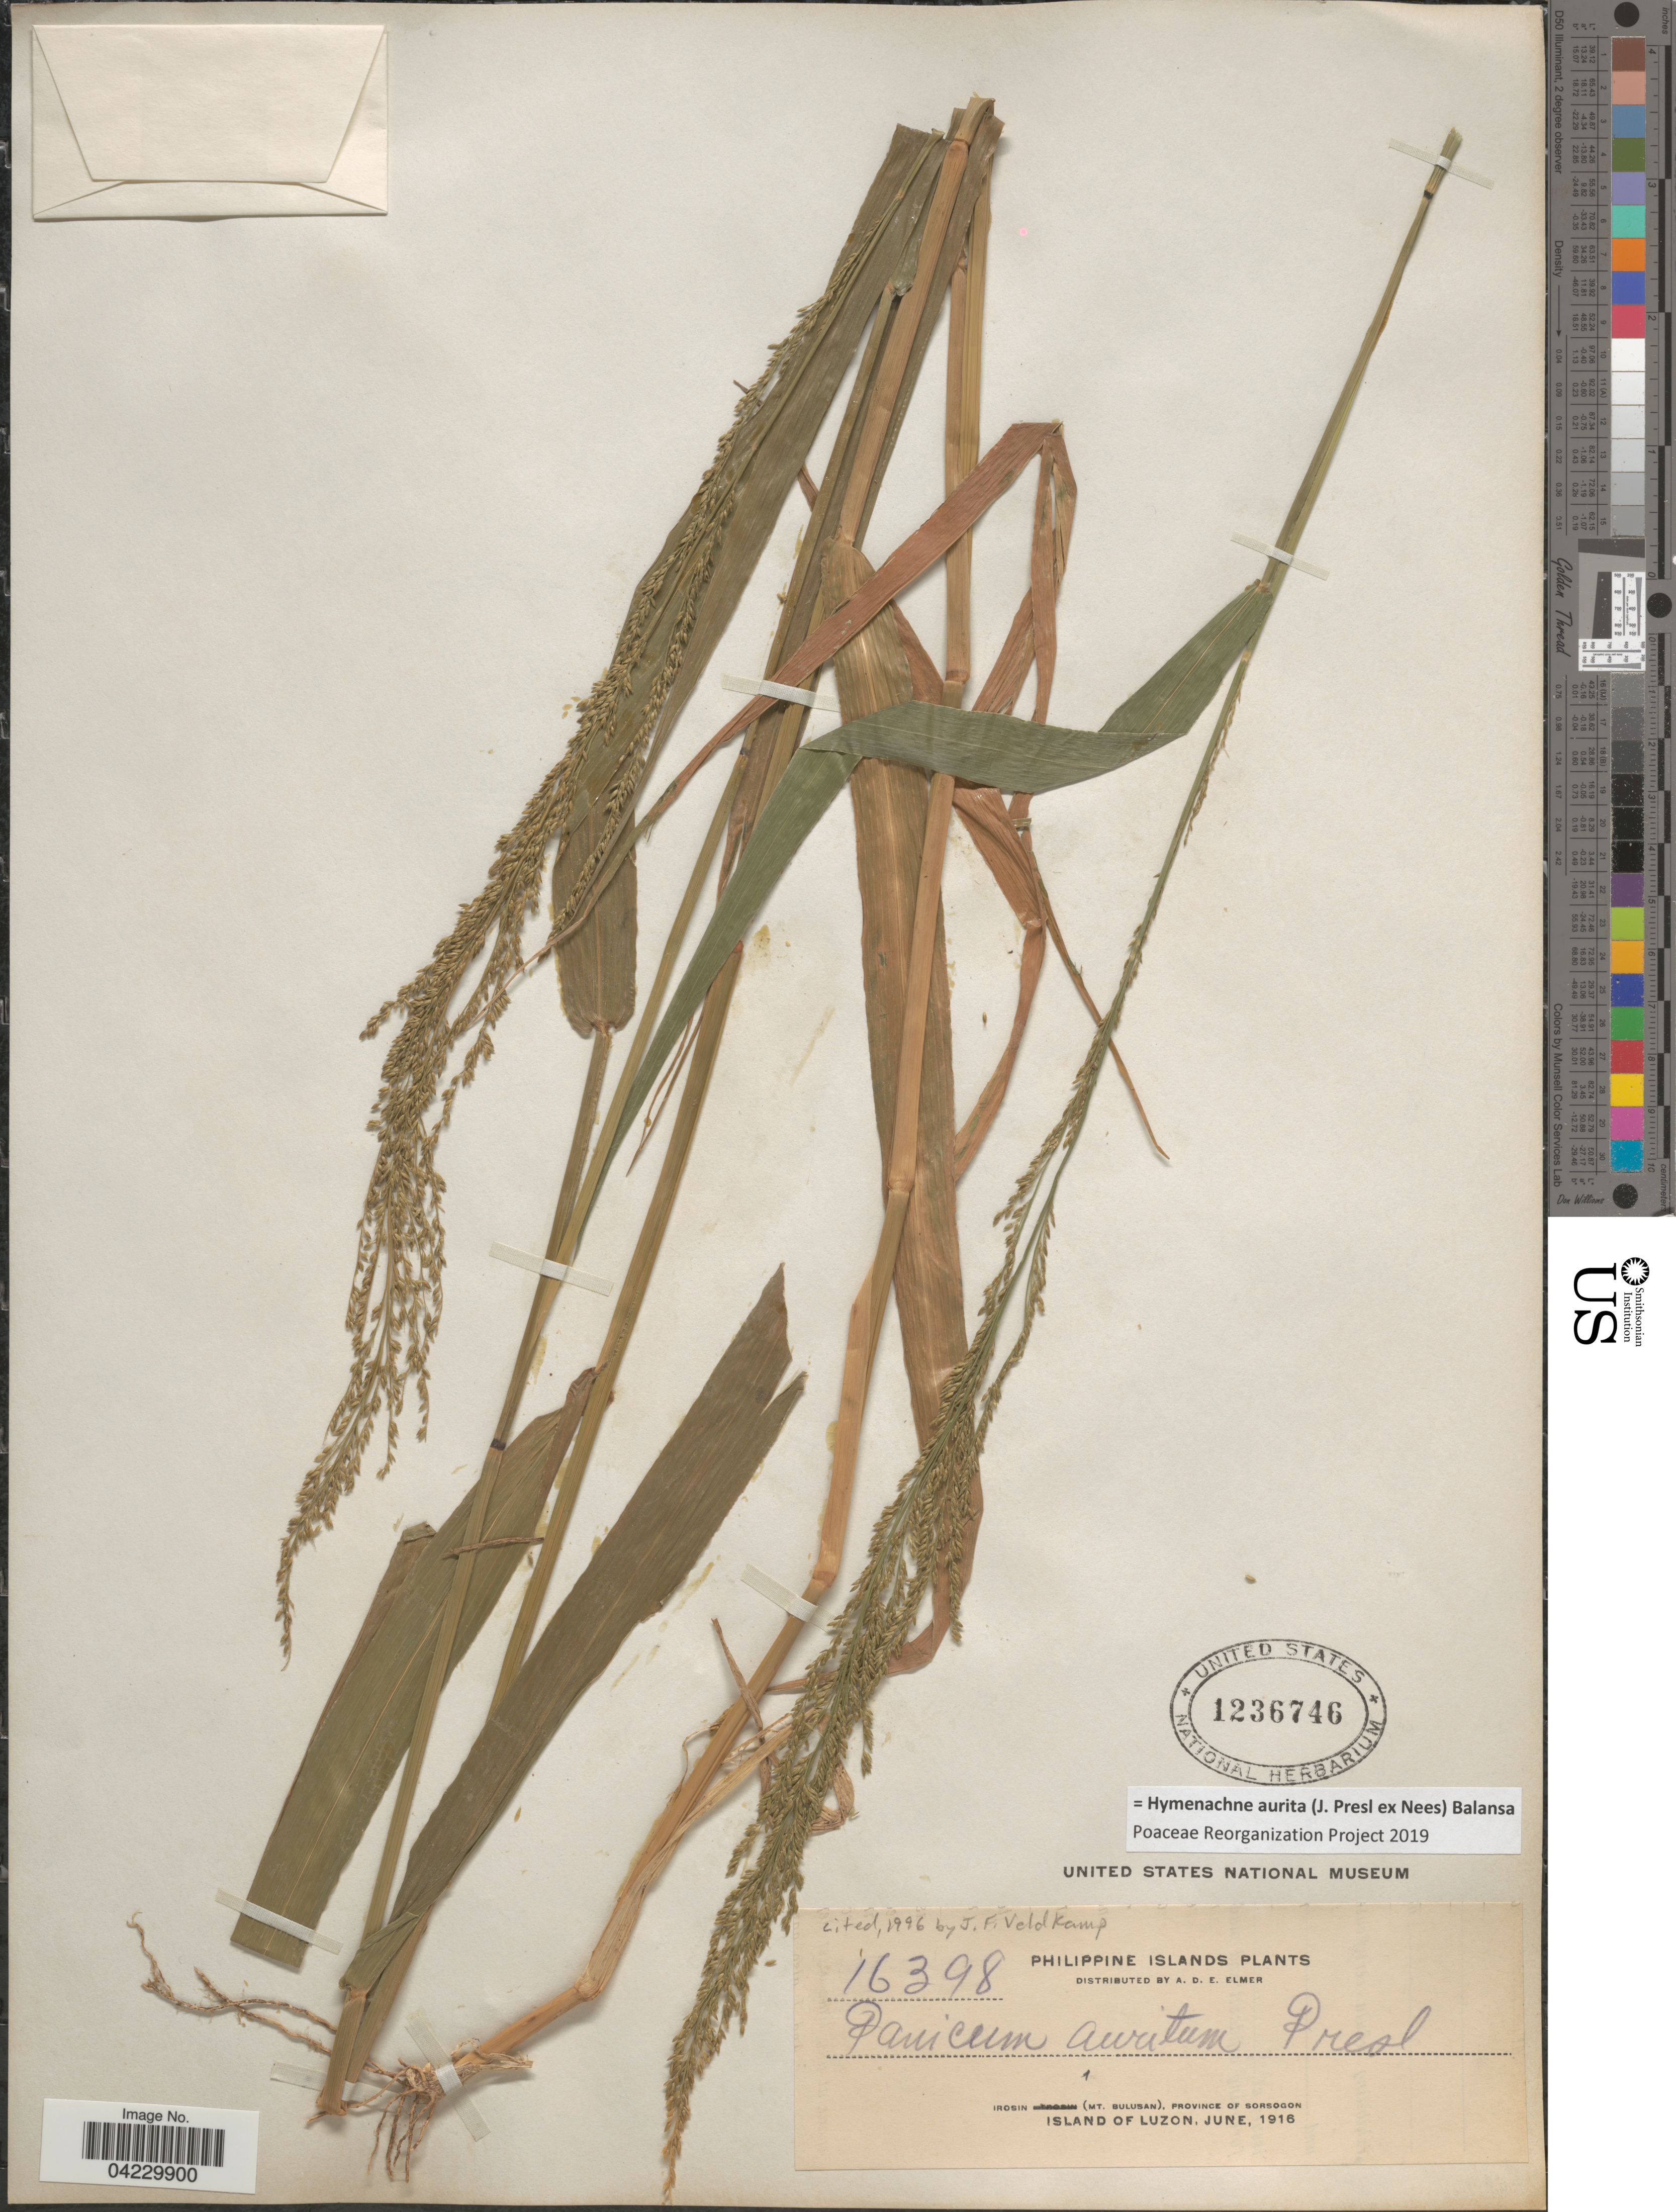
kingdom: Plantae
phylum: Tracheophyta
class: Liliopsida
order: Poales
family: Poaceae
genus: Hymenachne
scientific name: Hymenachne aurita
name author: (J. Presl ex Nees) Balansa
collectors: A. D. E. Elmer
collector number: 16398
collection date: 1916-06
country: Philippines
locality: Philippine Islands. Irosin (Mt. Bulusan), Province of Sorsogon. Island of Luzon.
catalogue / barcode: US 1236746